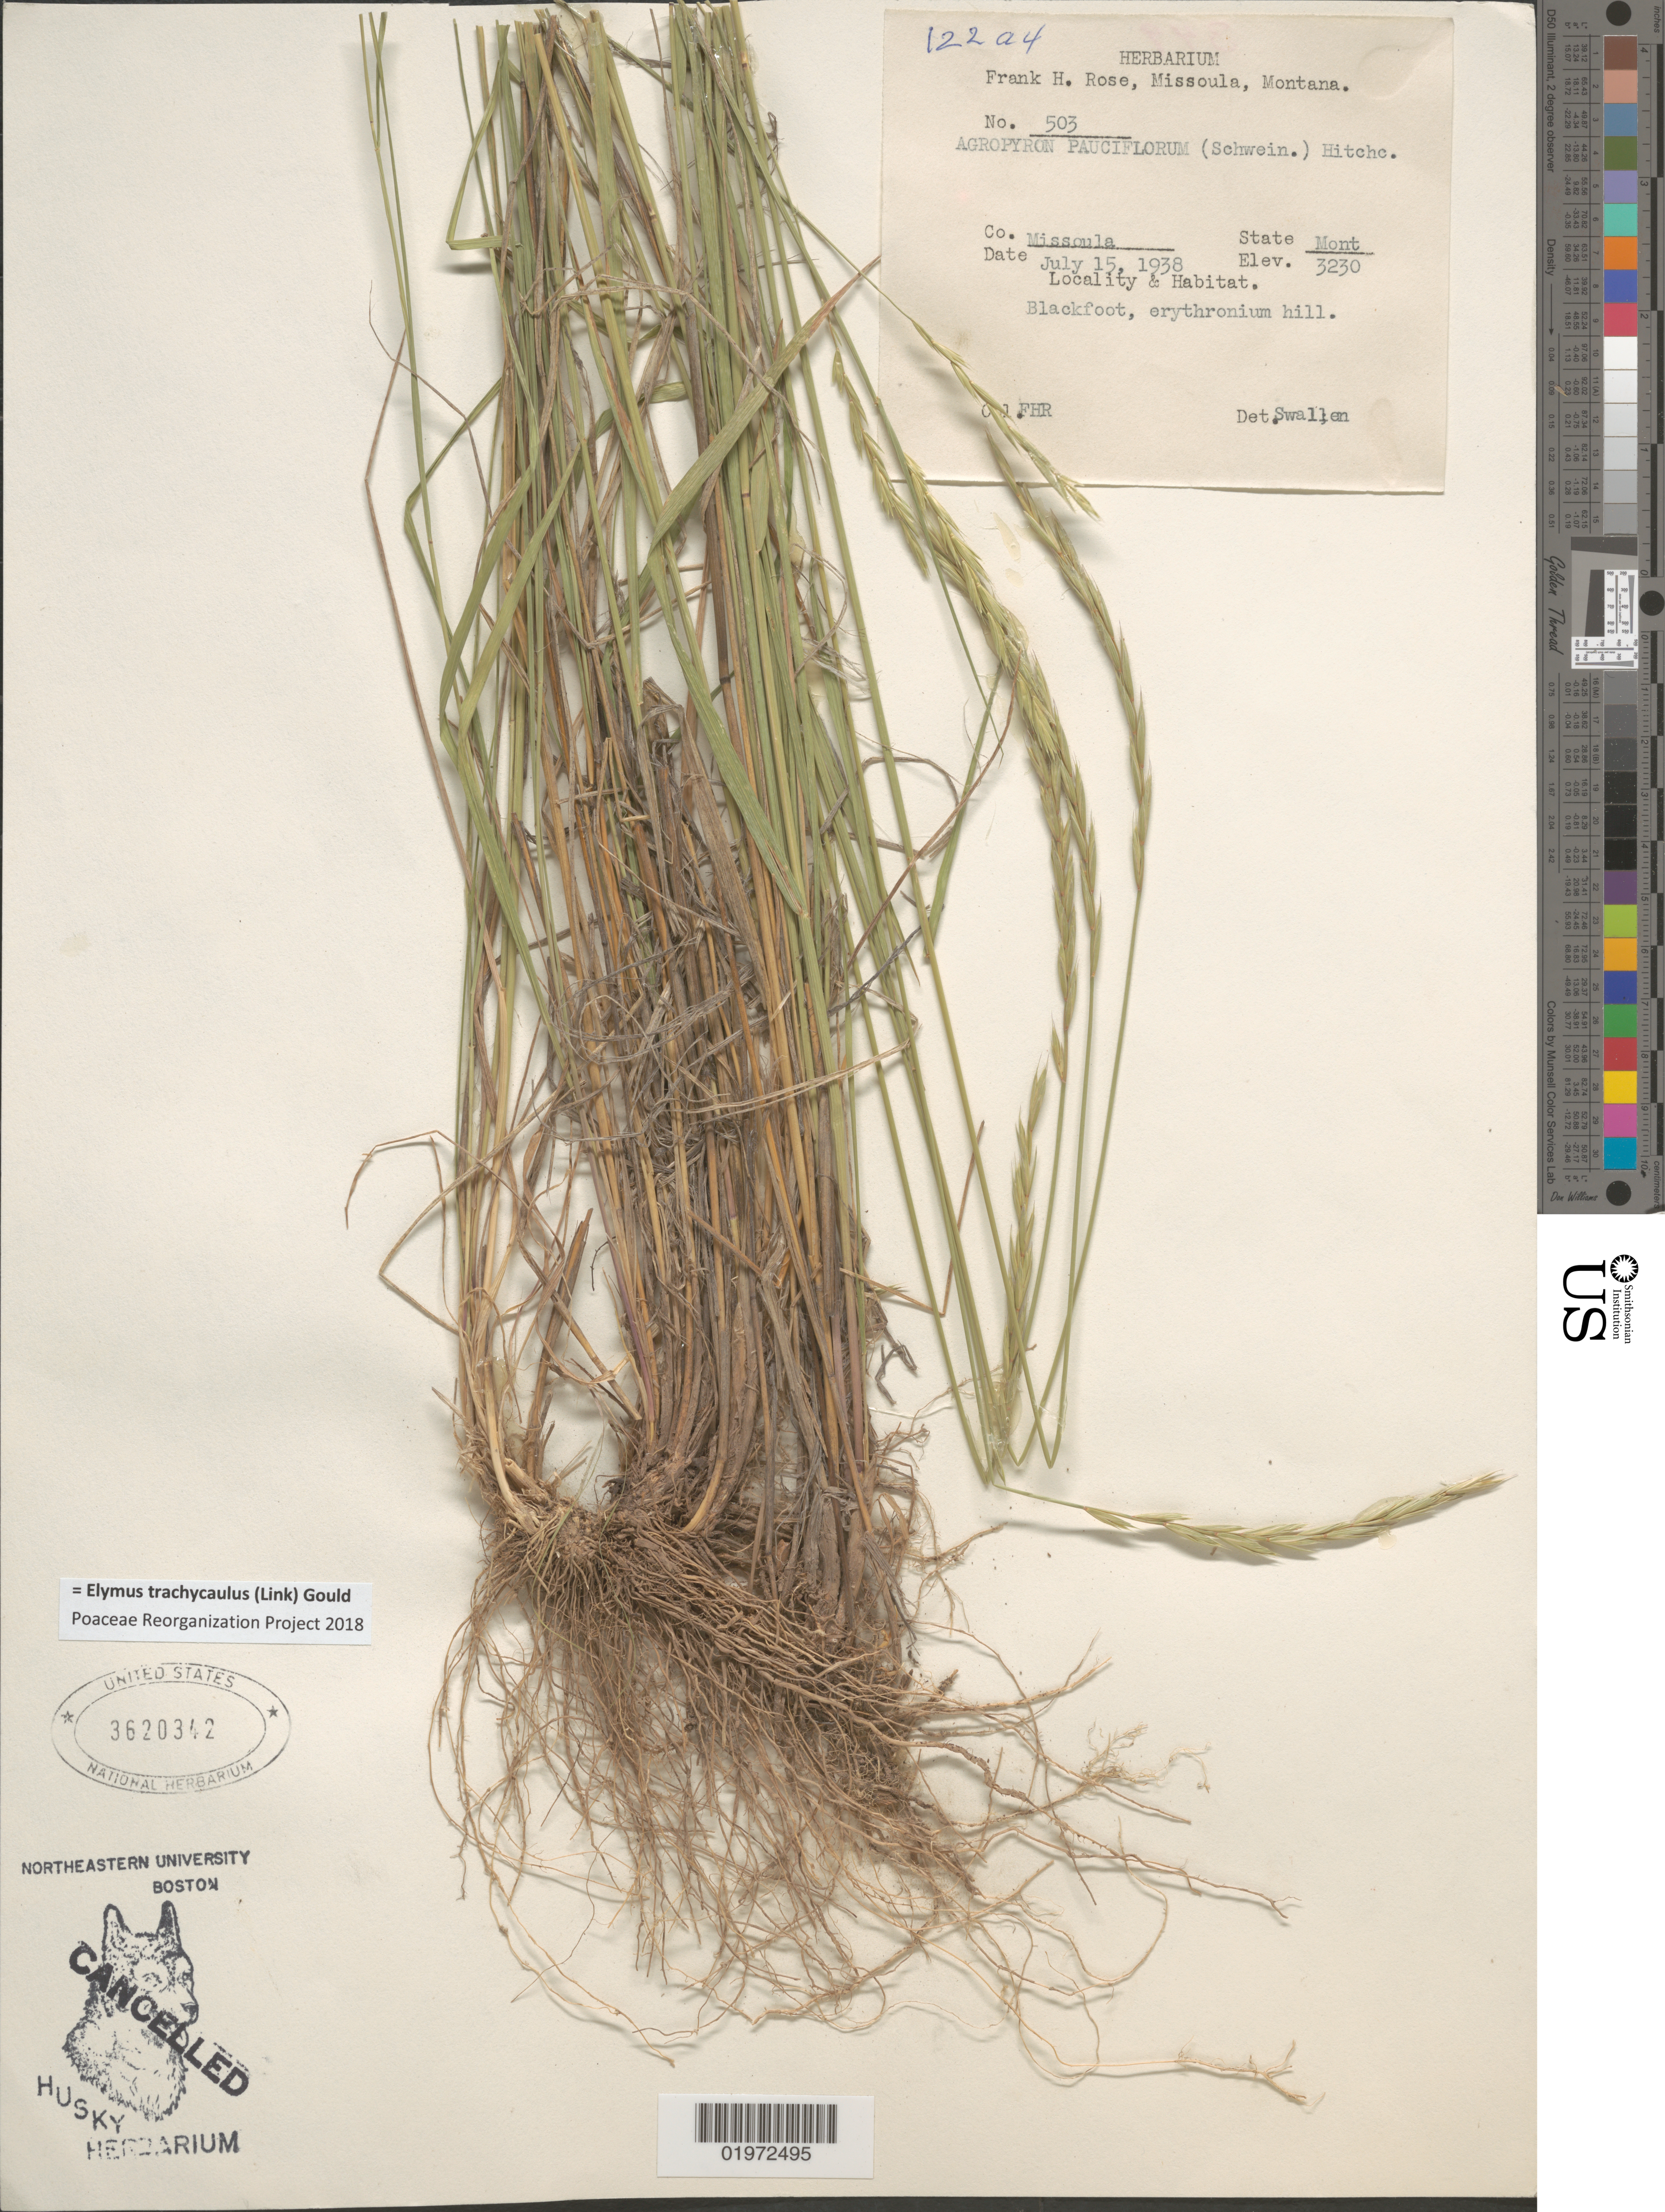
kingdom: Plantae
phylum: Tracheophyta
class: Liliopsida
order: Poales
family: Poaceae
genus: Elymus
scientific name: Elymus trachycaulus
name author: (Link) Gould ex Shinners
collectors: F. H. Rose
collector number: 503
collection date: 1938-07-15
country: United States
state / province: Montana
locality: Co. Missoula. Blackfoot, erythronium hill.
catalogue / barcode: US 3620342